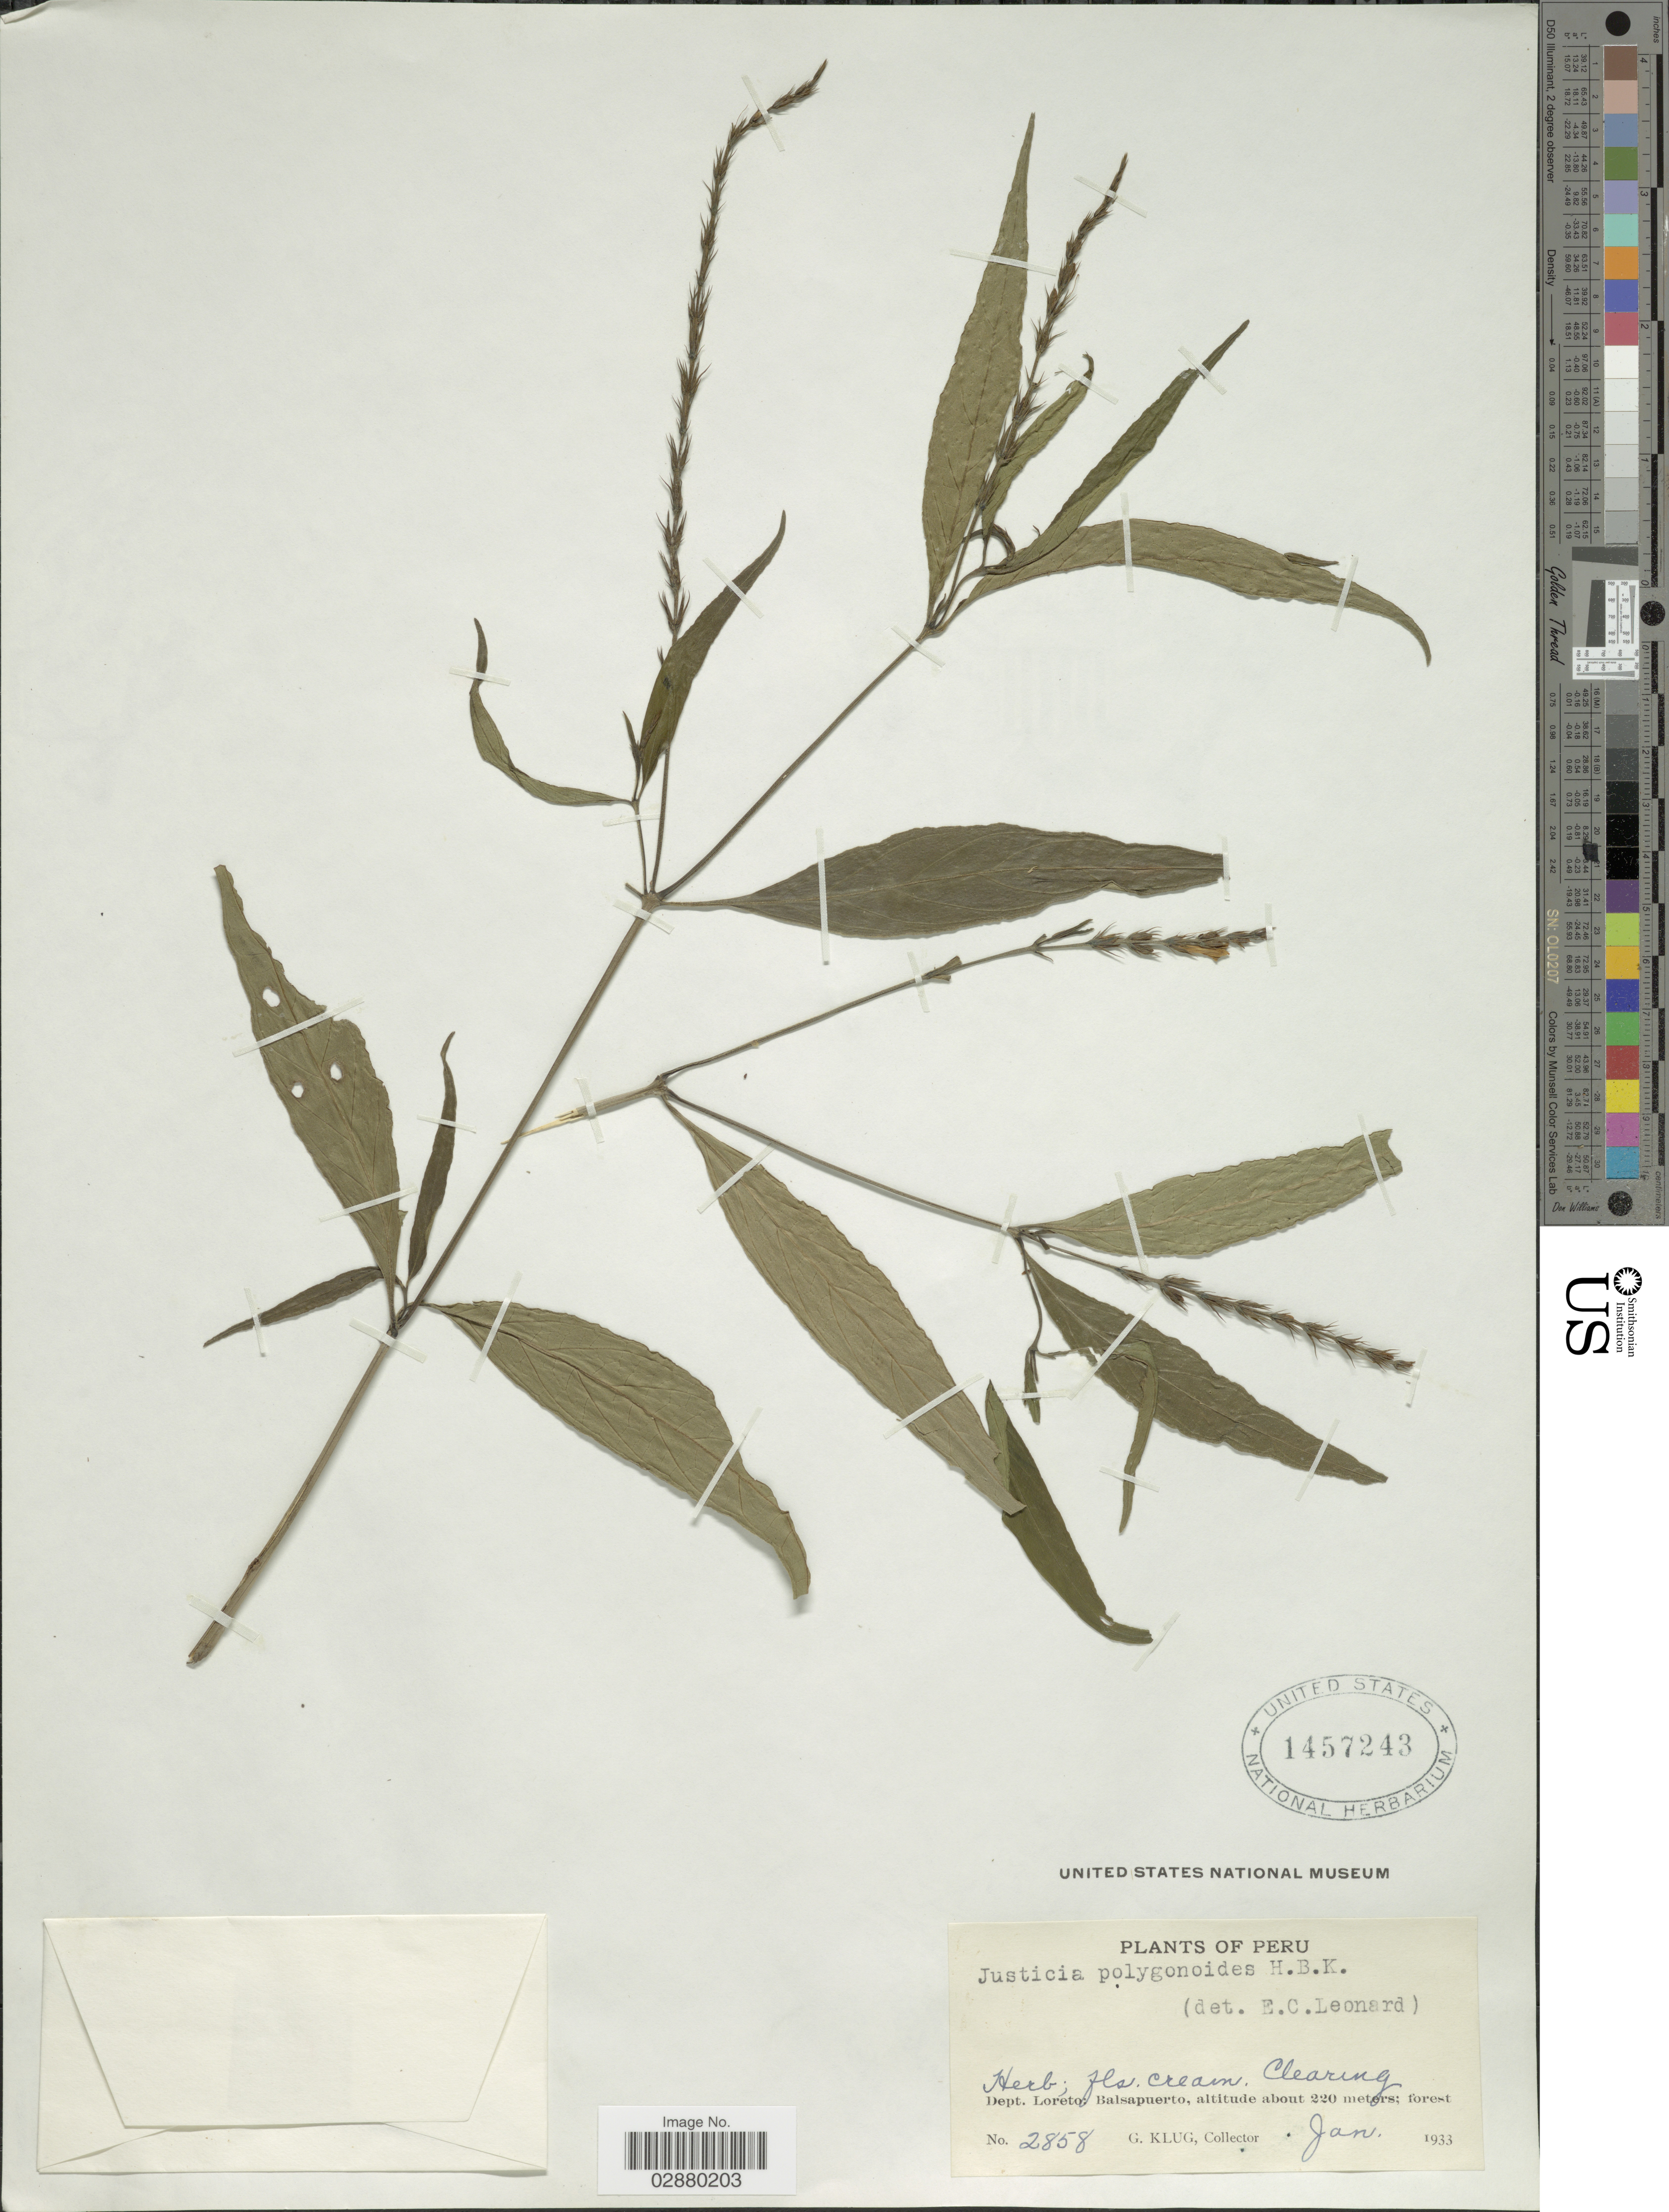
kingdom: Plantae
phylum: Tracheophyta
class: Magnoliopsida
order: Lamiales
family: Acanthaceae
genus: Justicia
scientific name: Justicia polygonoides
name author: Kunth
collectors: G. Klug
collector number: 2858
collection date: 1933-01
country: Peru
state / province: Loreto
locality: Dept.Loreto: Balsapuerto.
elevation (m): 220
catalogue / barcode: US 1457243